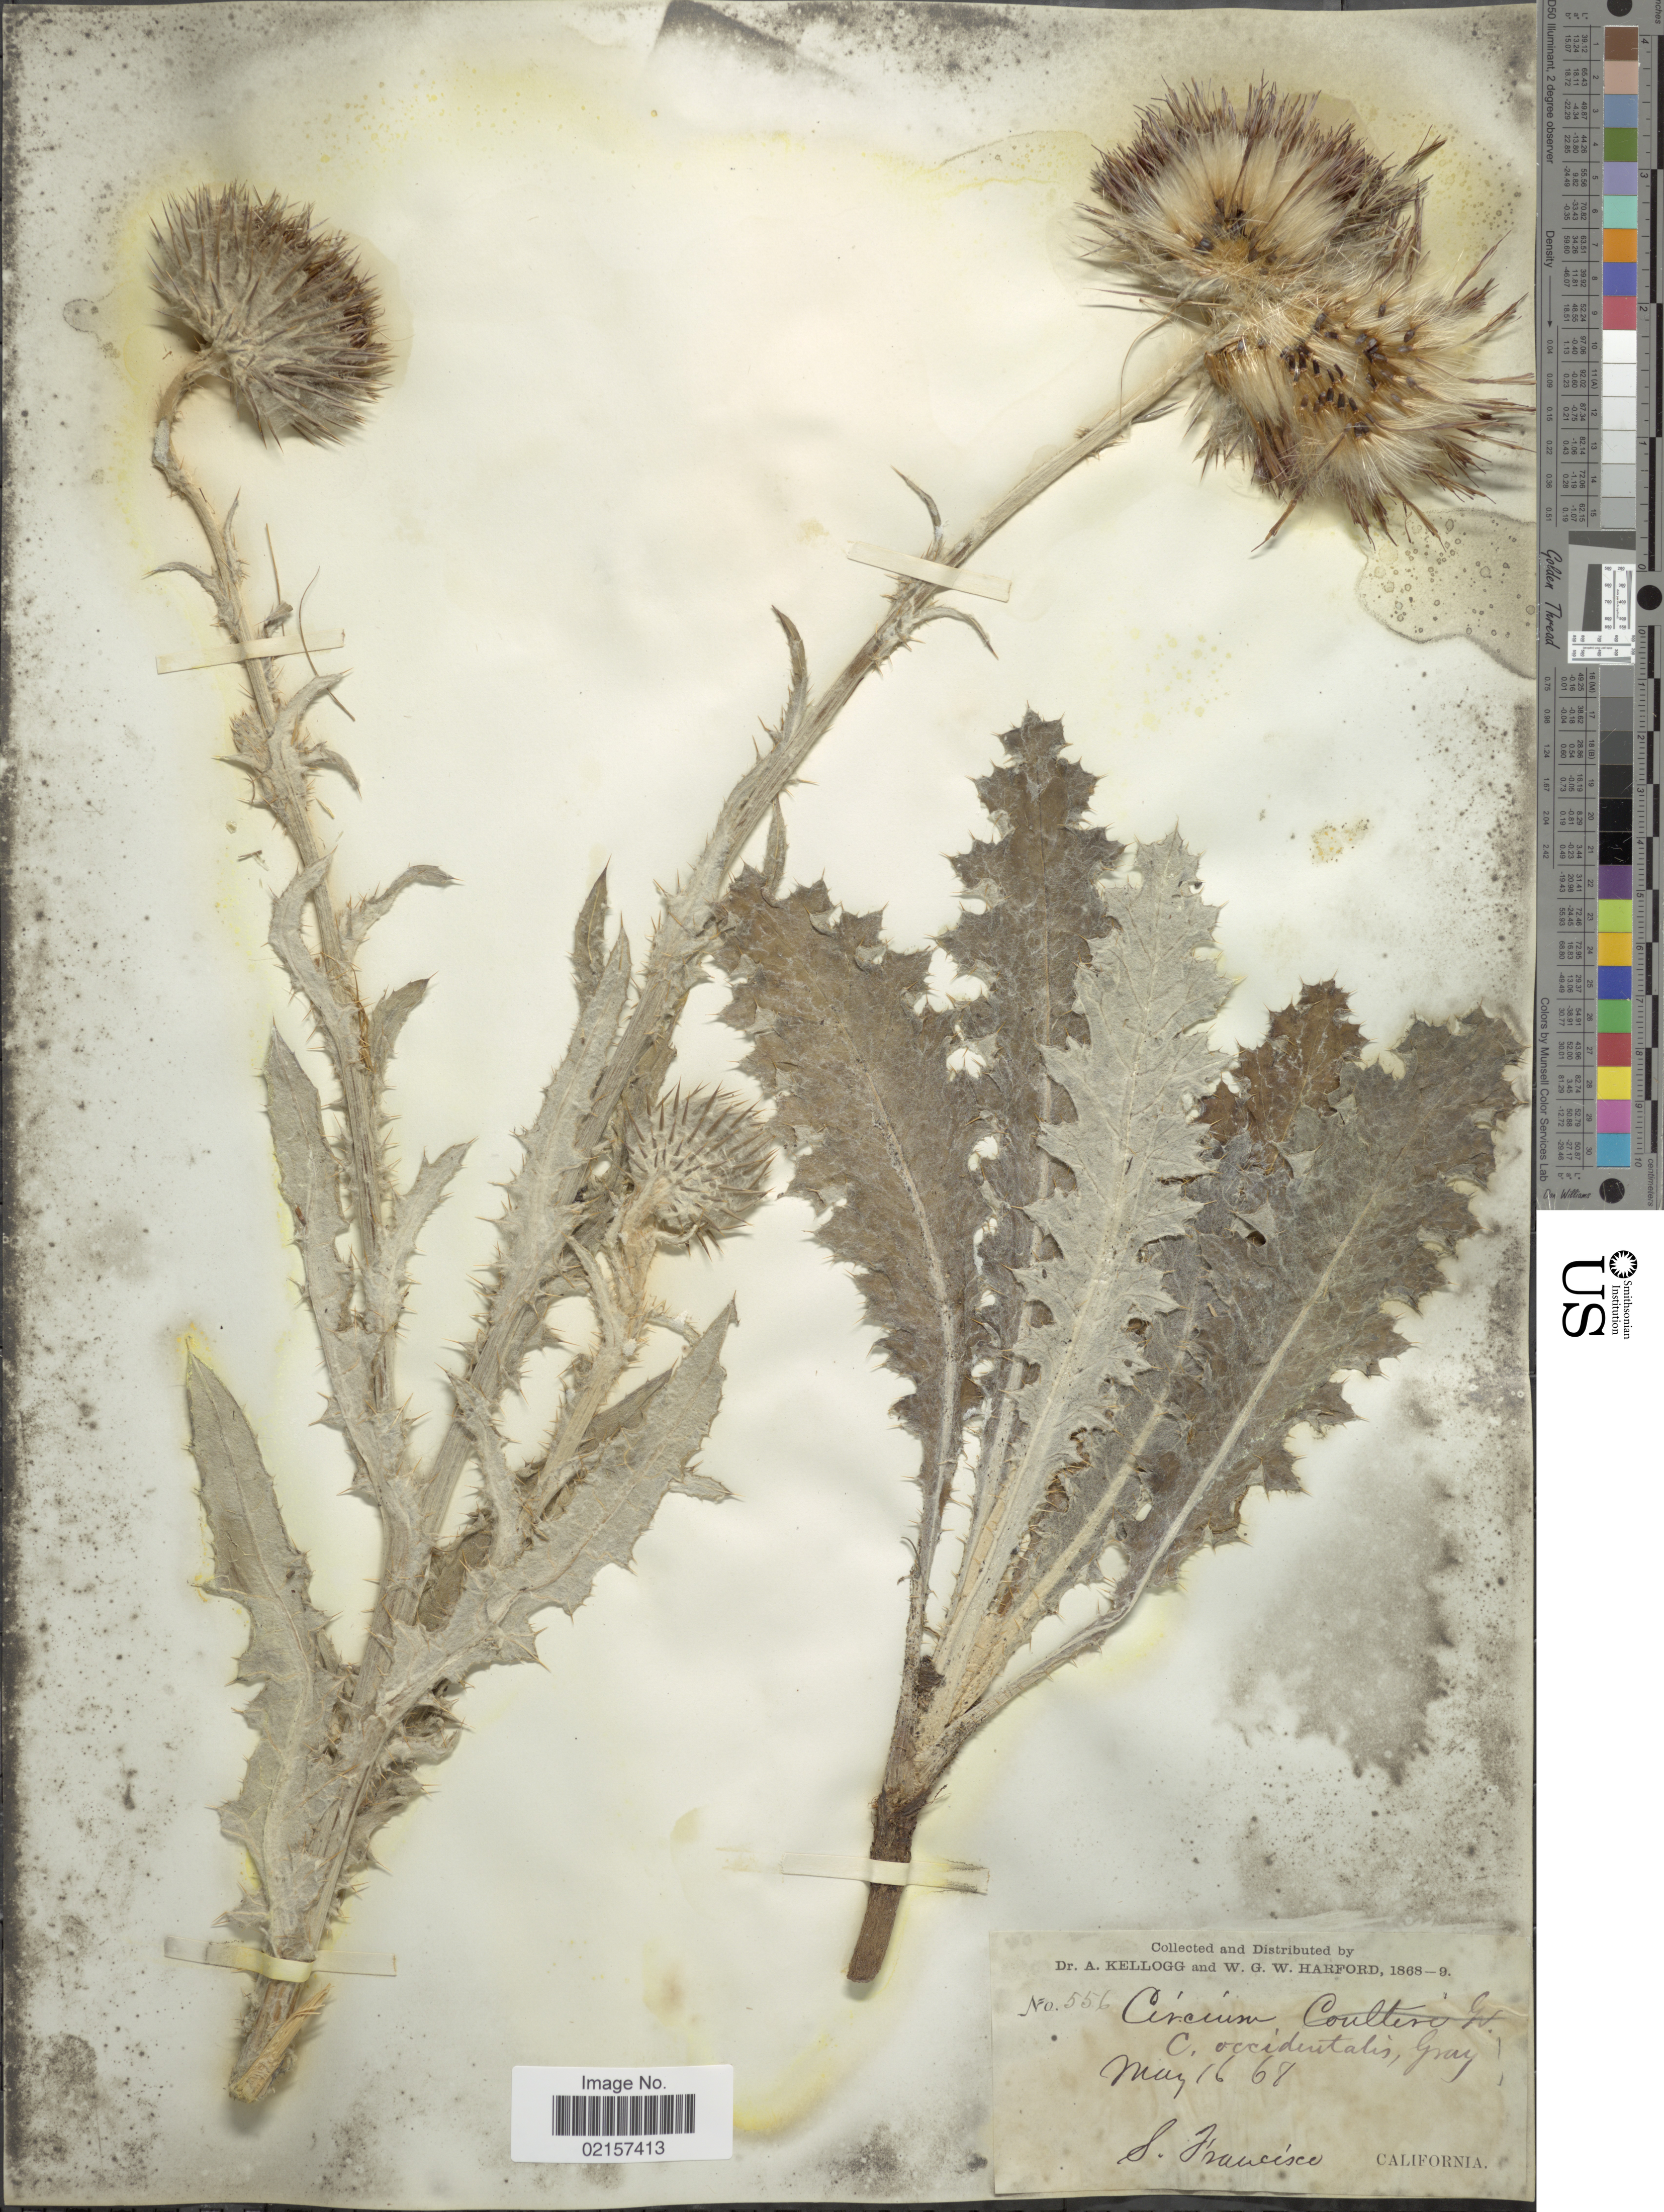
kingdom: Plantae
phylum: Tracheophyta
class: Magnoliopsida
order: Asterales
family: Asteraceae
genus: Cirsium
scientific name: Cirsium occidentale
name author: (Nutt.) Jeps.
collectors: A. Kellogg & W. G. W. Harford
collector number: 556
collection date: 1868-05-16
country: United States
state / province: California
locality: S. Francisco